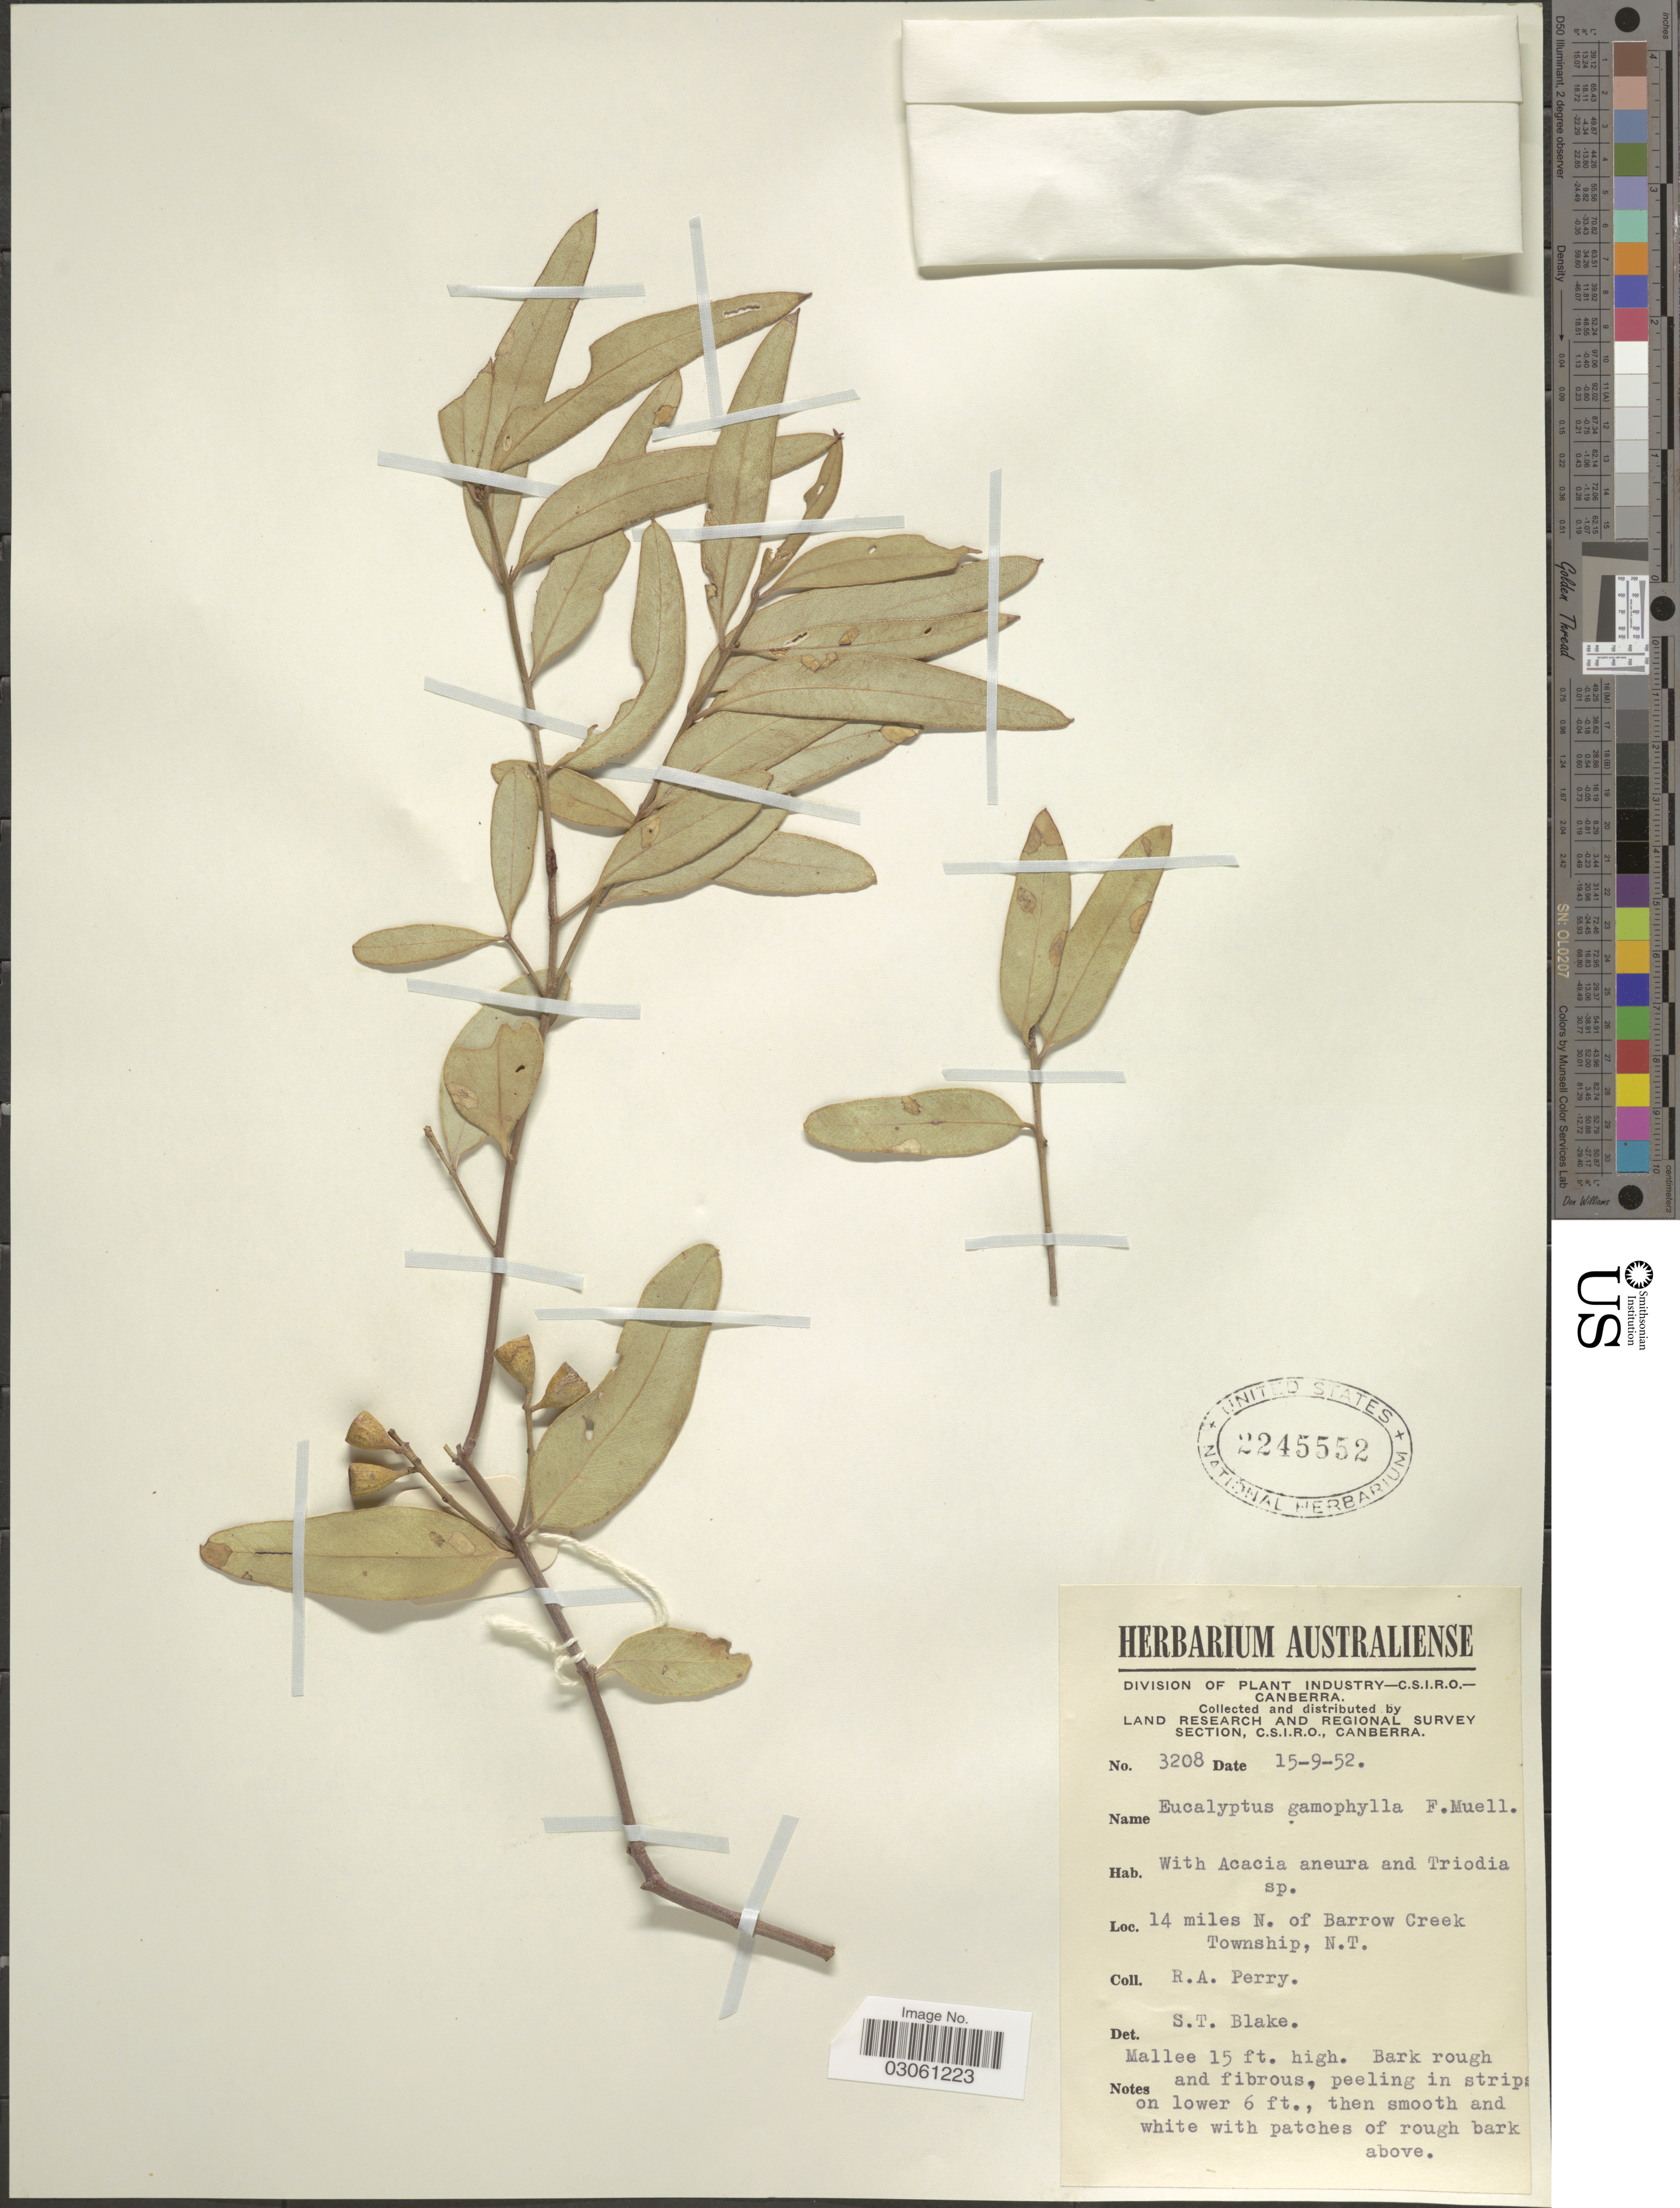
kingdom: Plantae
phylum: Tracheophyta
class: Magnoliopsida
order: Myrtales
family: Myrtaceae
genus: Eucalyptus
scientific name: Eucalyptus gamophylla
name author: F. Muell.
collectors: Perry, R. A.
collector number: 3208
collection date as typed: Transcribed d/m/y: 15/9/52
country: Australia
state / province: Northern Territory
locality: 14 miles N. of Barrow Creek Township, N.T.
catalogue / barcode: US 2245552